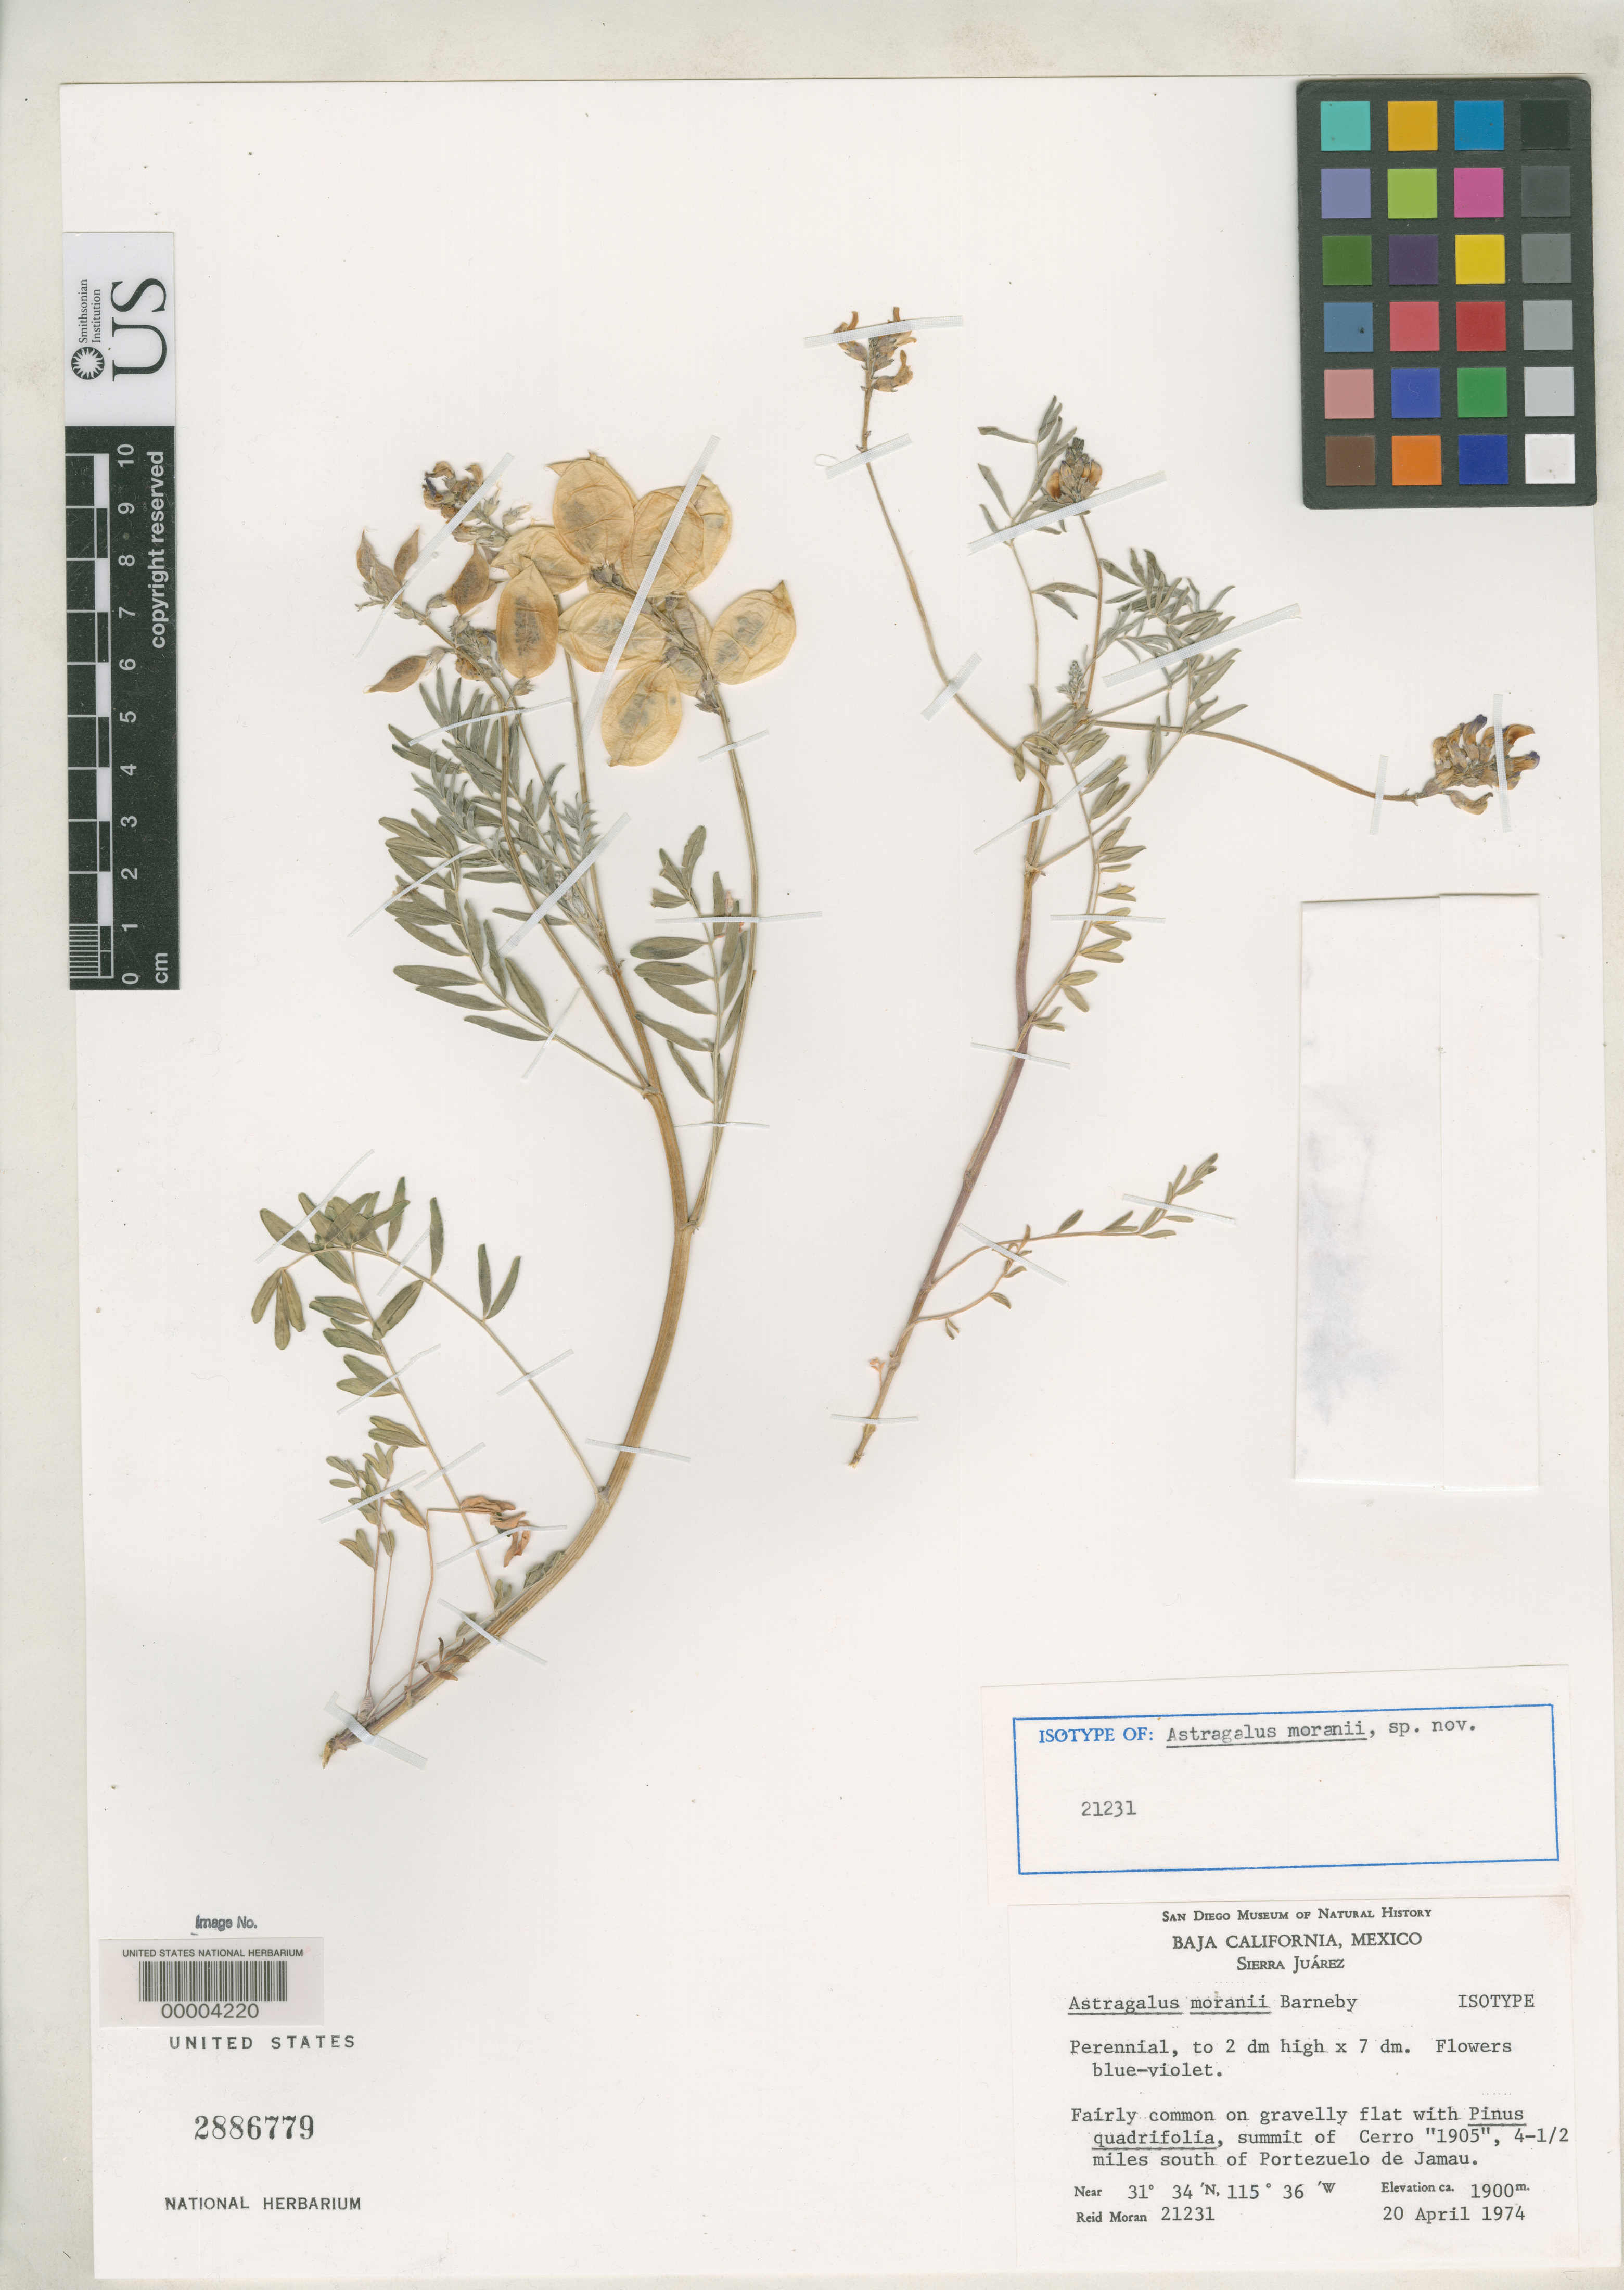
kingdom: Plantae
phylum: Tracheophyta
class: Magnoliopsida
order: Fabales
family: Fabaceae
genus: Astragalus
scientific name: Astragalus moranii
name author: Barneby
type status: Isotype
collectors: R. V. Moran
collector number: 21231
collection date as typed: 20 Apr 1974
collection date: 1974-04-20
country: Mexico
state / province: Baja California Norte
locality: S of Portezuelo de Jamau, summit of Cerro Jamau, S end of Sierra Juarez.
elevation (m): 1900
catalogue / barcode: US 2886779